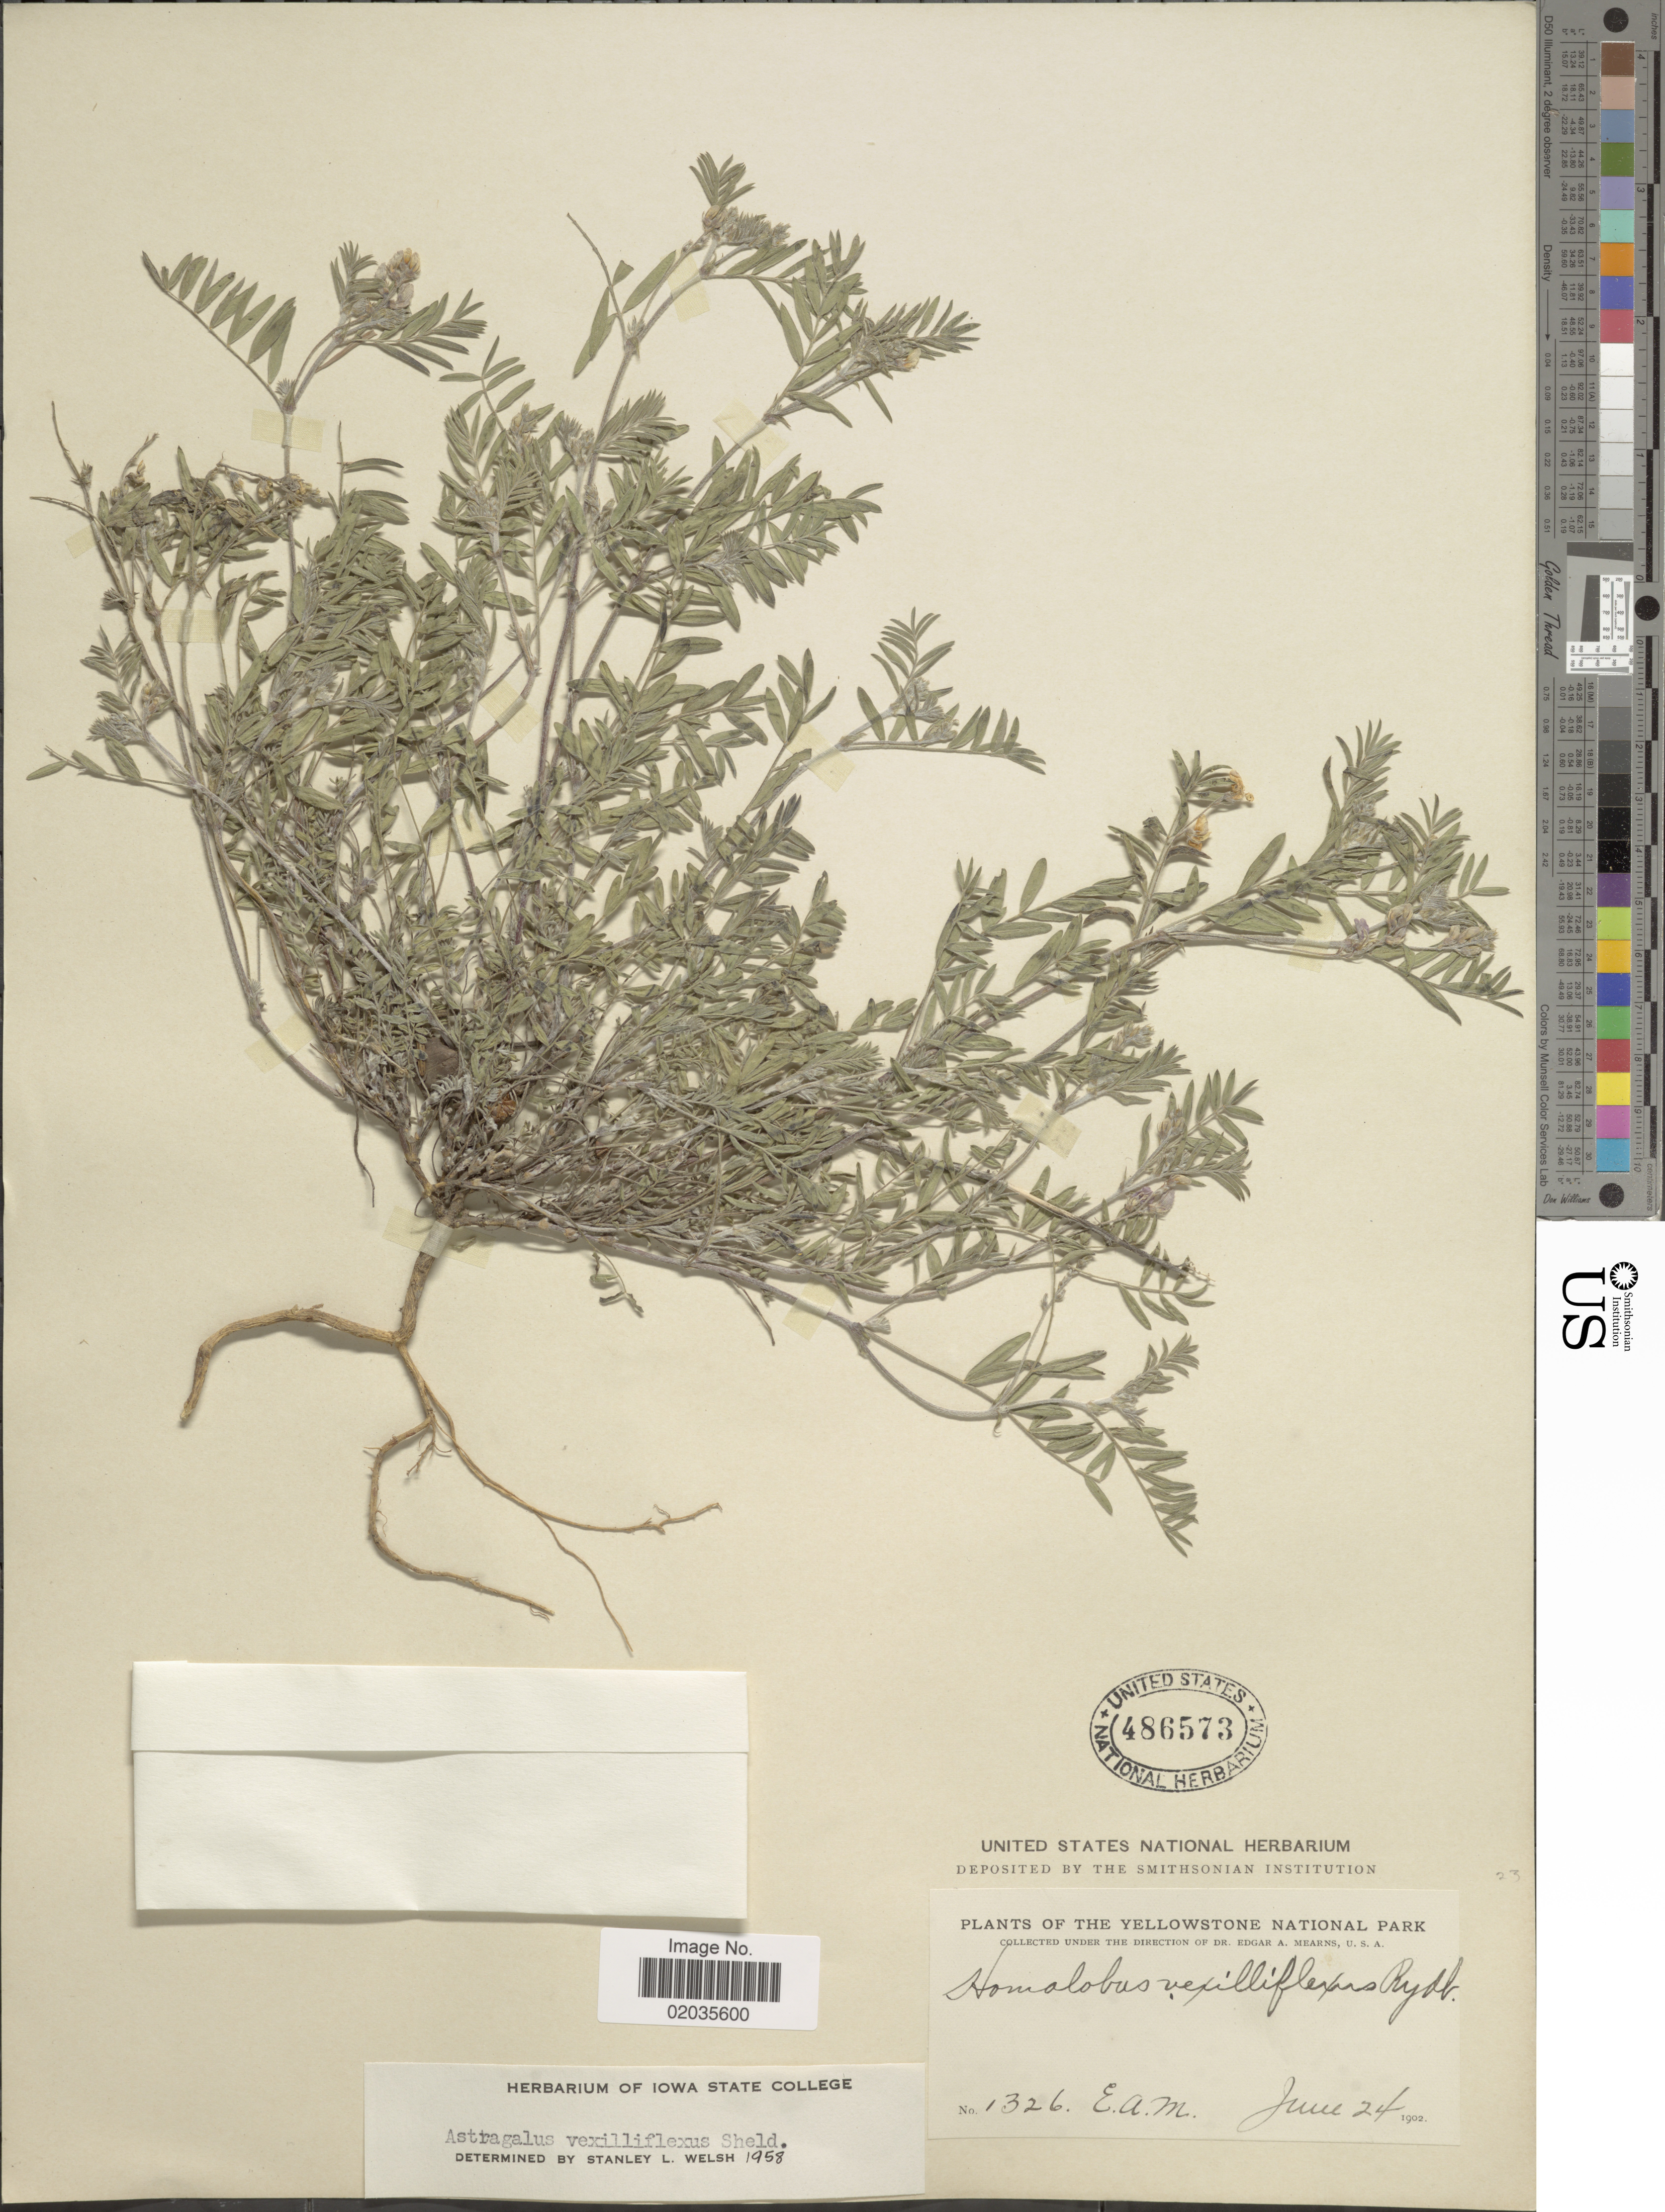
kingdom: Plantae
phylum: Tracheophyta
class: Magnoliopsida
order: Fabales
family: Fabaceae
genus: Astragalus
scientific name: Astragalus vexilliflexus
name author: E. Sheld.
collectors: E. A. Mearns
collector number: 1326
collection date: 1902-06-24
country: United States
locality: Yellowstone National Park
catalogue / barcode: US 486573